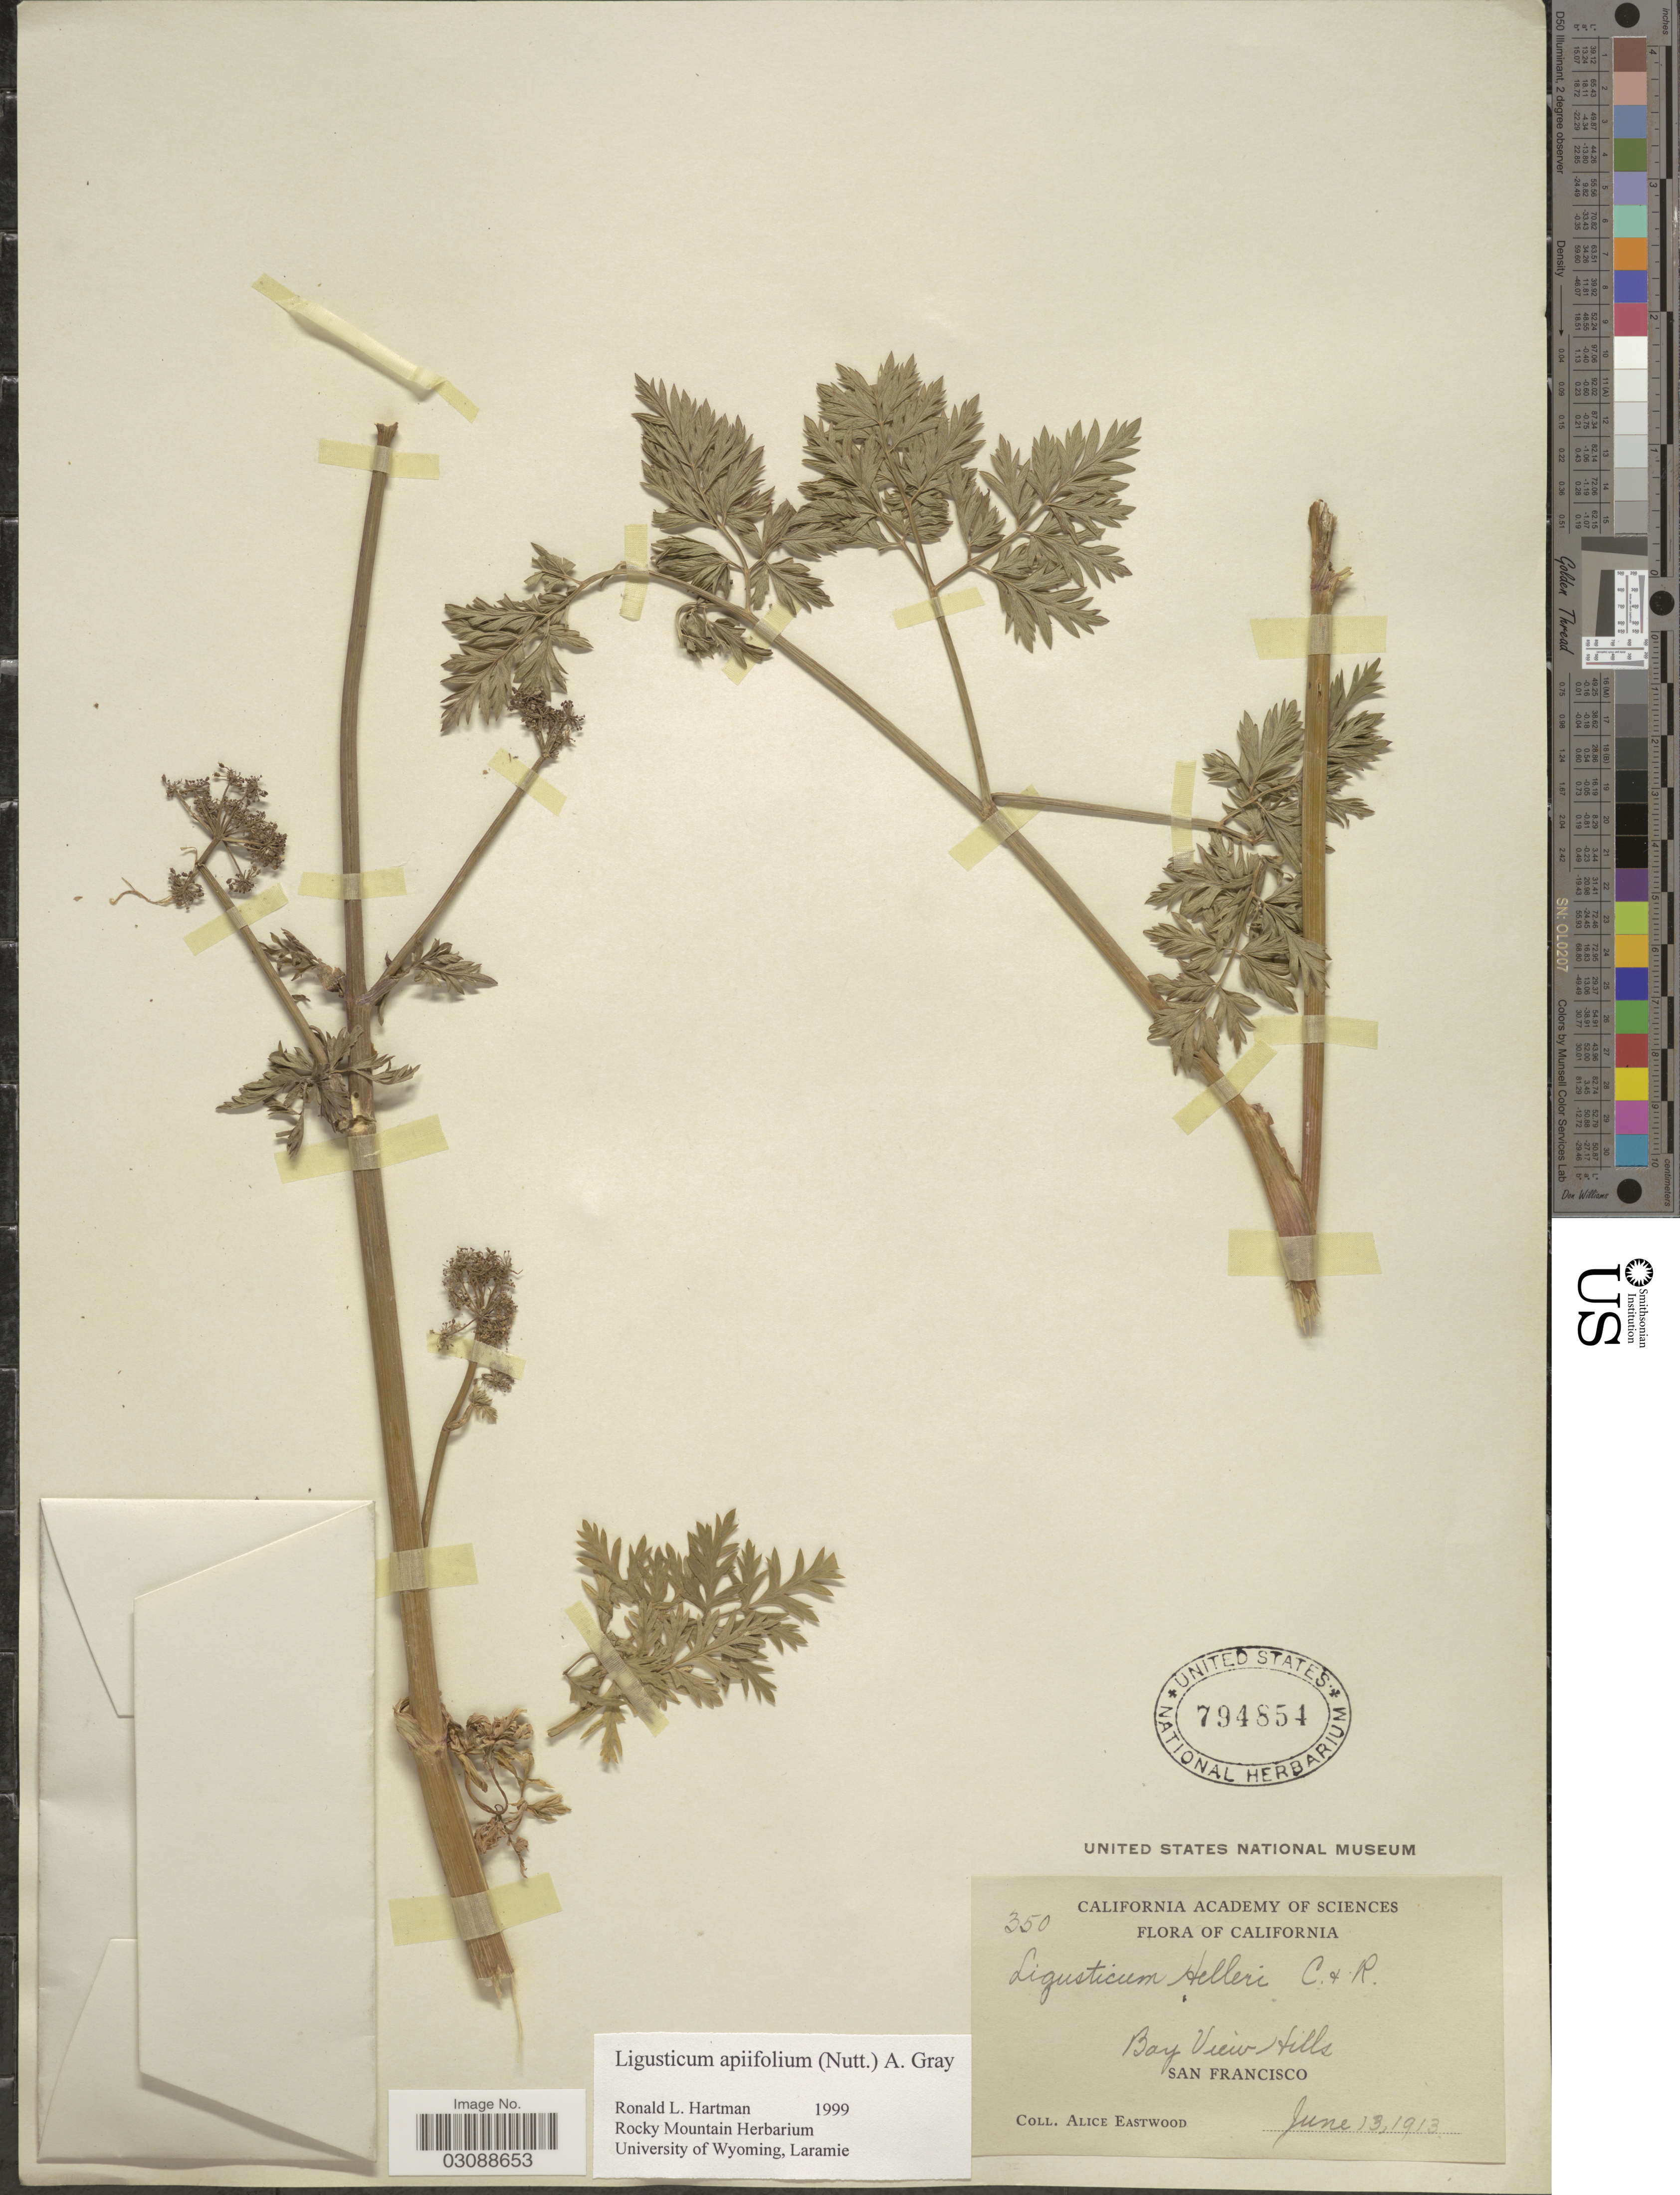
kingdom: Plantae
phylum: Tracheophyta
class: Magnoliopsida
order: Apiales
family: Apiaceae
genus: Ligusticum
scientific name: Ligusticum apiifolium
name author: (Nutt. ex Torr. & A. Gray) A. Gray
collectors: A. Eastwood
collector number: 350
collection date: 1913-06-13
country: United States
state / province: California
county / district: San Francisco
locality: Bay View Hills, San Francisco.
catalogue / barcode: US 794854